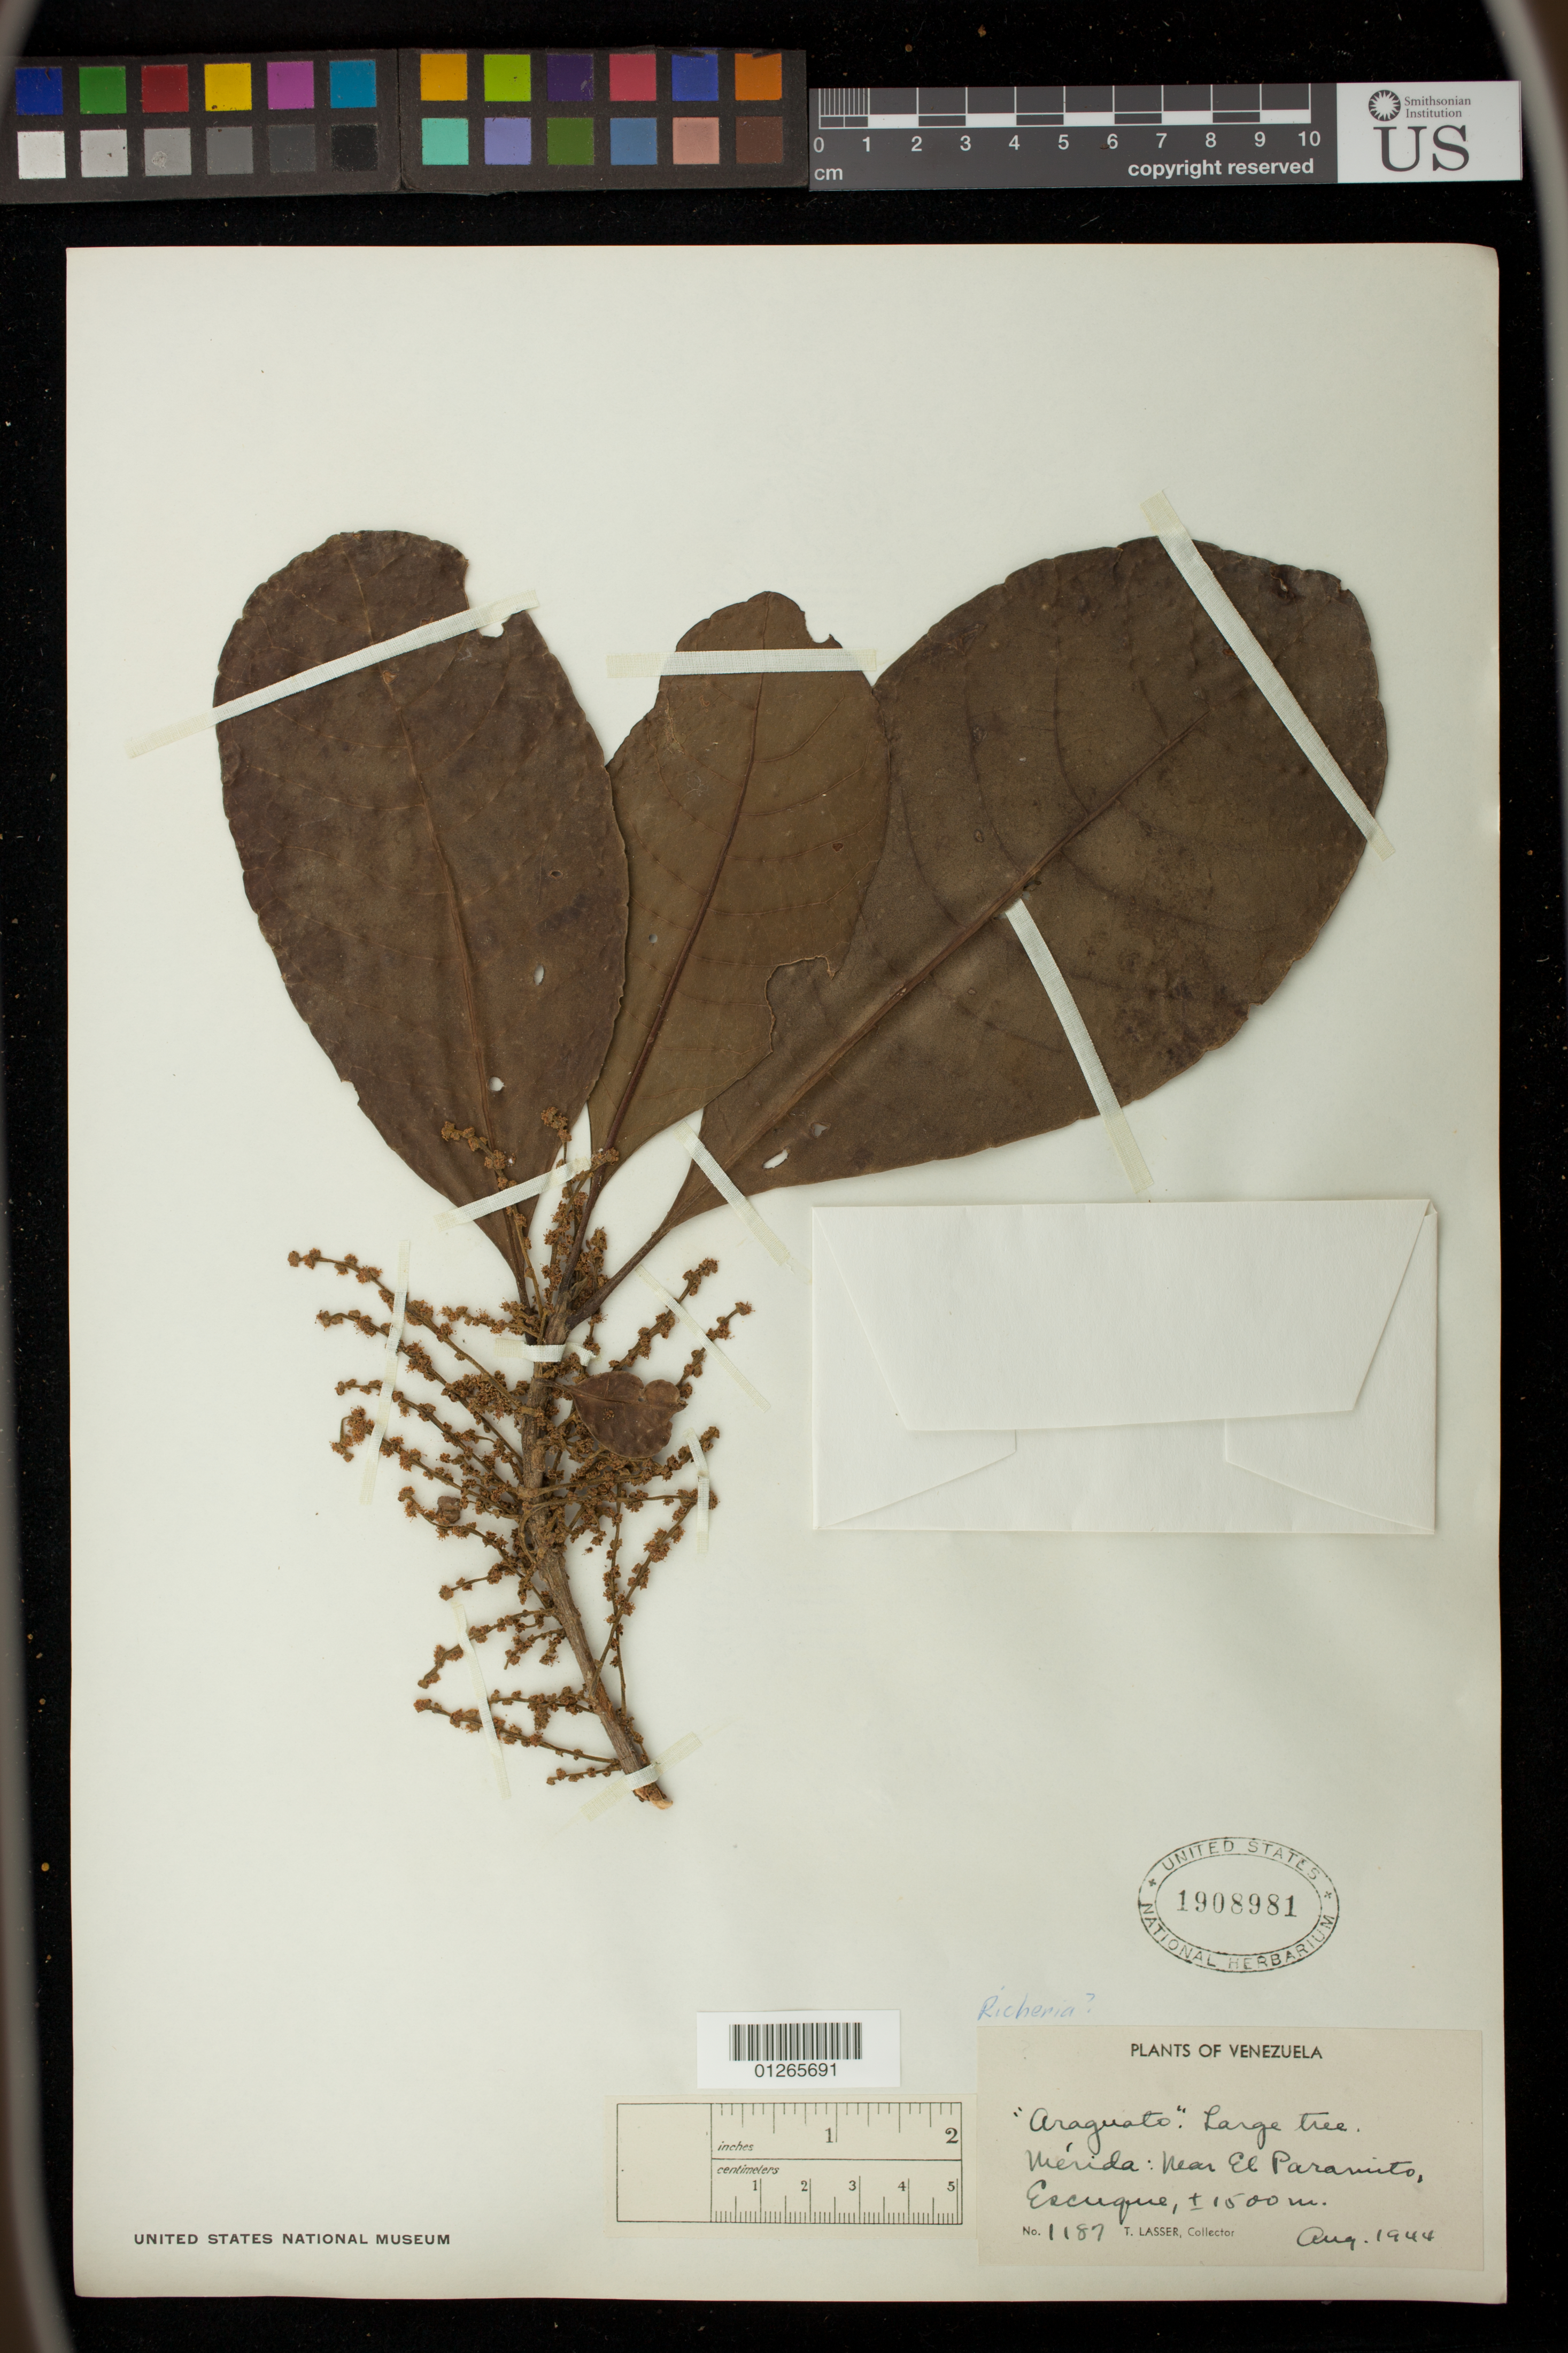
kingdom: Plantae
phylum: Tracheophyta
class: Magnoliopsida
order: Malpighiales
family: Phyllanthaceae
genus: Richeria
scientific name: Richeria sp.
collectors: T. Lasser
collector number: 1187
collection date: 1944-08-01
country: Venezuela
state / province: Mérida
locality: Basin of Rio Madeira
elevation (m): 1508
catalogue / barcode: US 1908981